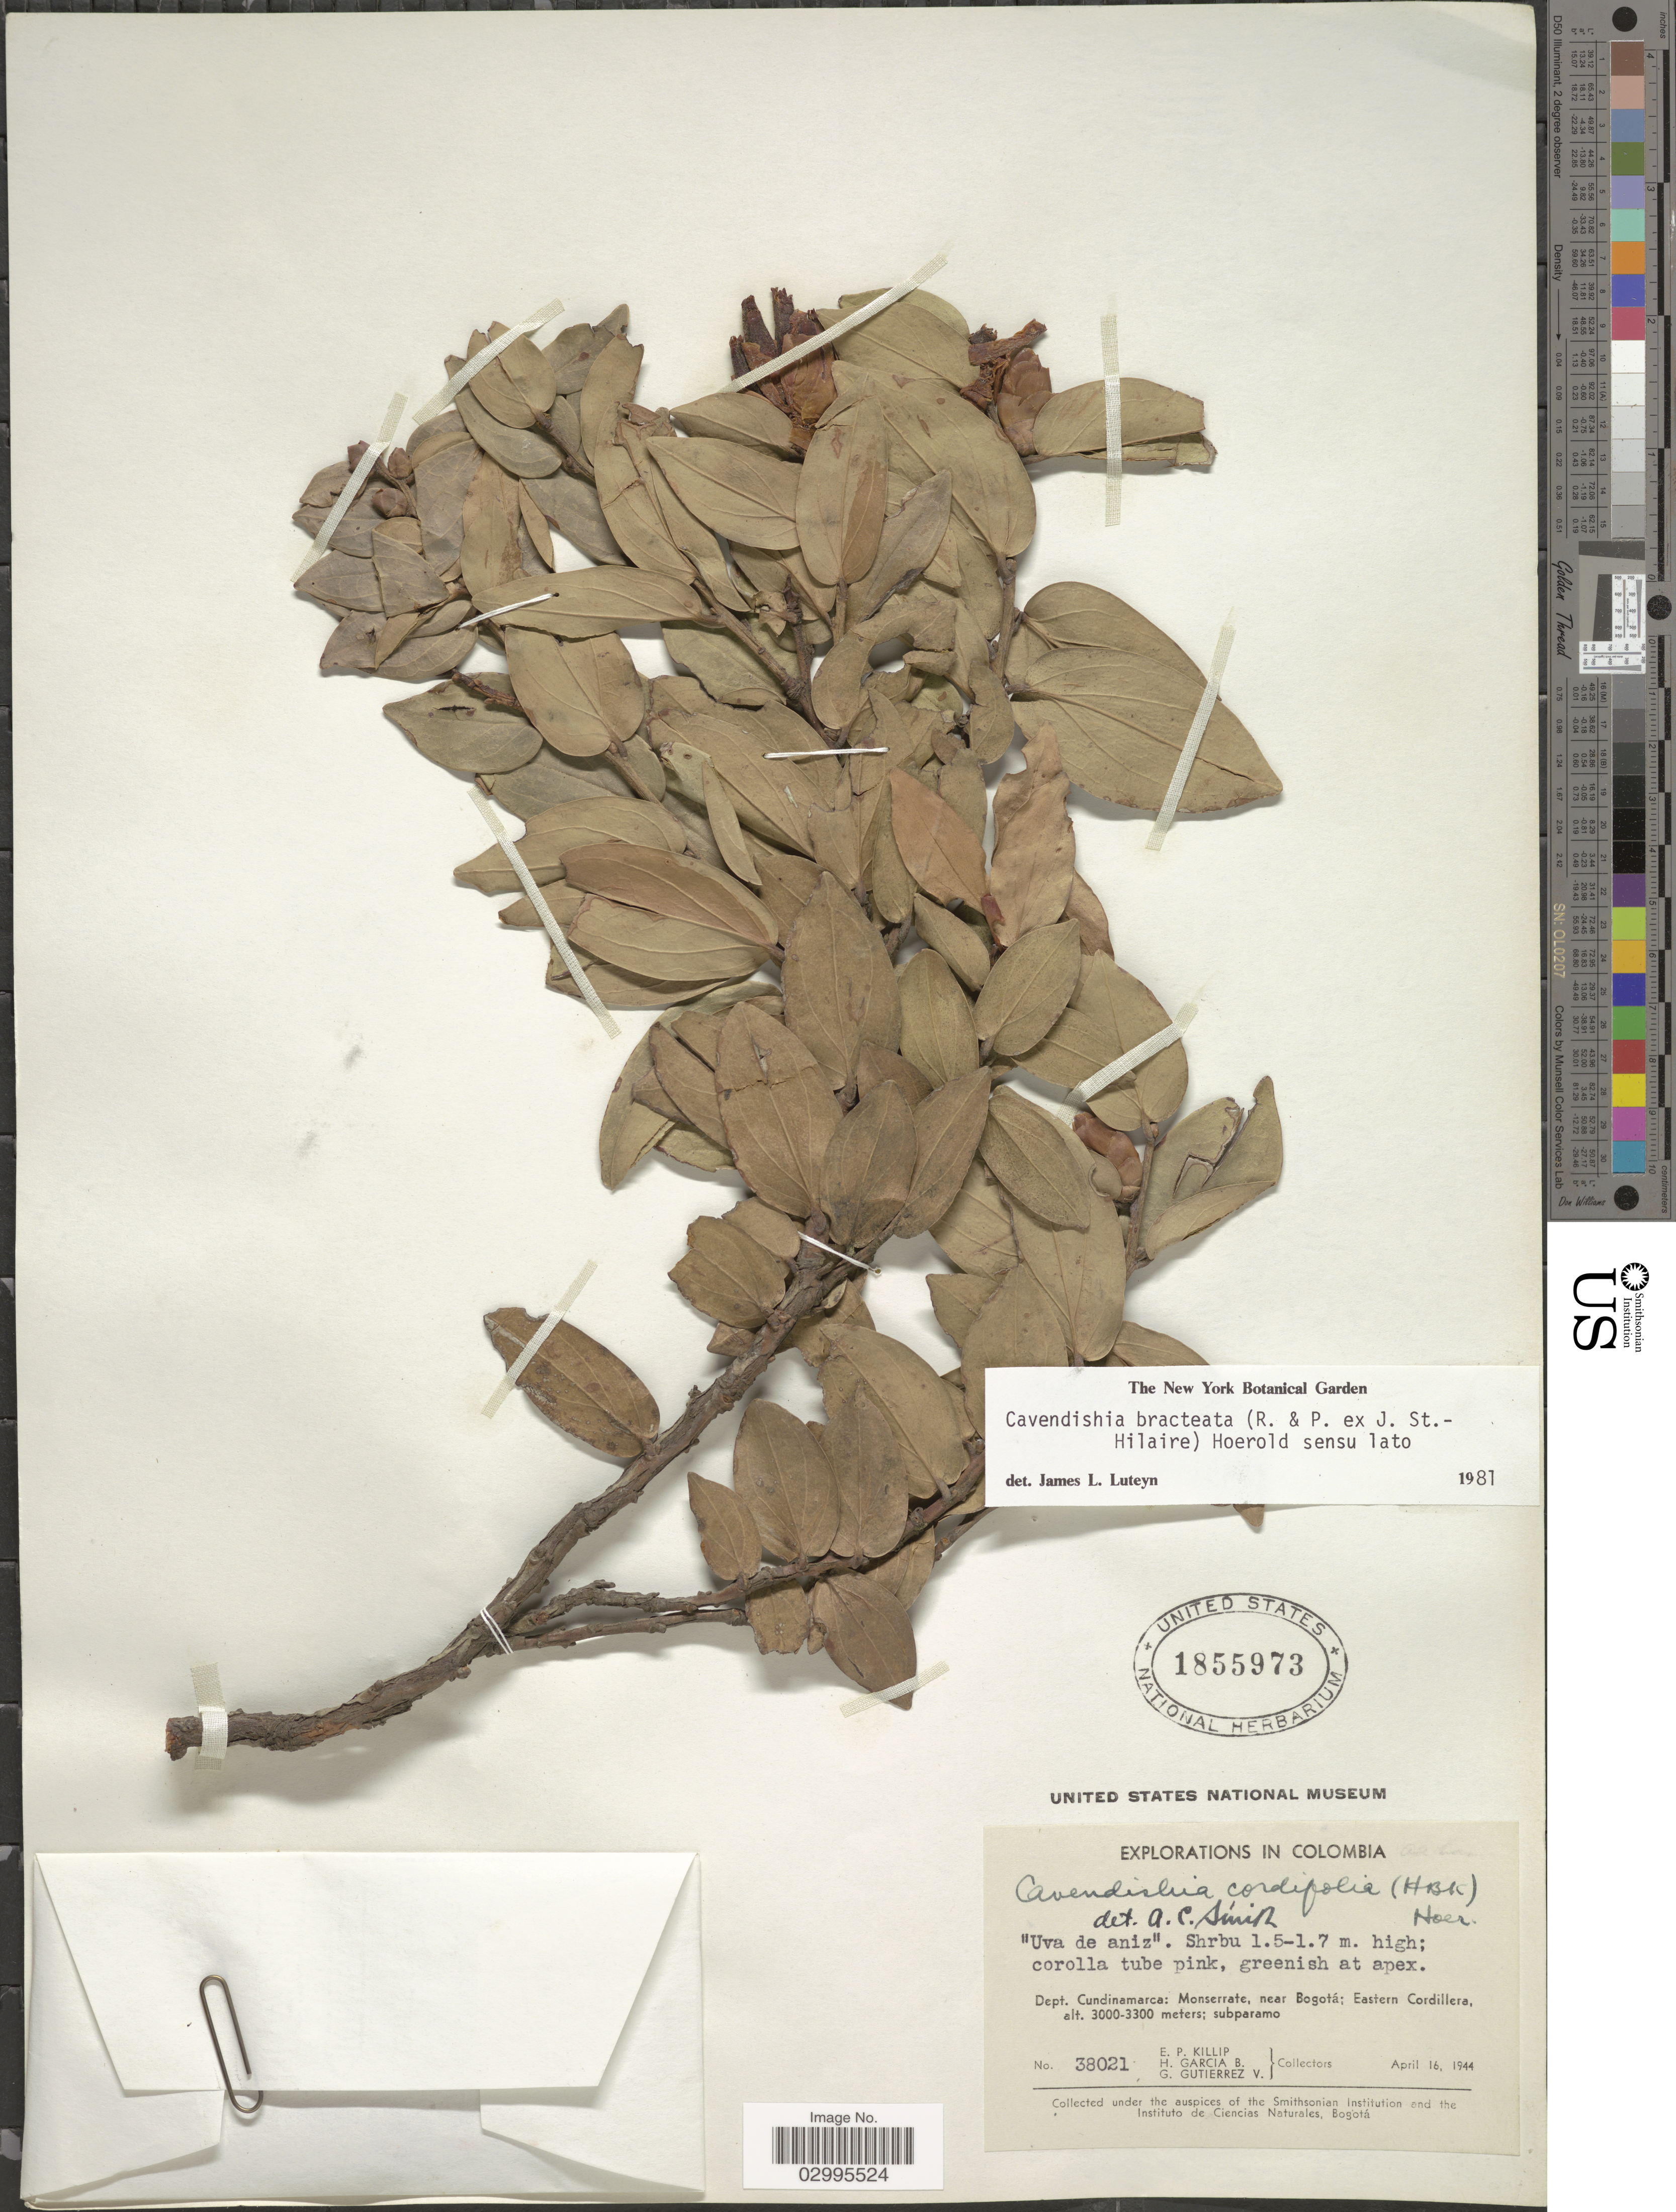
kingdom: Plantae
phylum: Tracheophyta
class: Magnoliopsida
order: Ericales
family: Ericaceae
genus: Cavendishia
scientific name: Cavendishia bracteata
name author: (Ruiz & Pav. ex J. St.-Hil.) Hoerold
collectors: E. P. Killip, H. García B. & G. Gutiérrez V.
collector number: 38021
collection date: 1944-04-16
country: Colombia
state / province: Cundinamarca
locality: Dept. Cundinamarca: Monserrate, near Bogotá; Eastern Cordillera.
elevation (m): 3000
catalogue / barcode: US 1855973